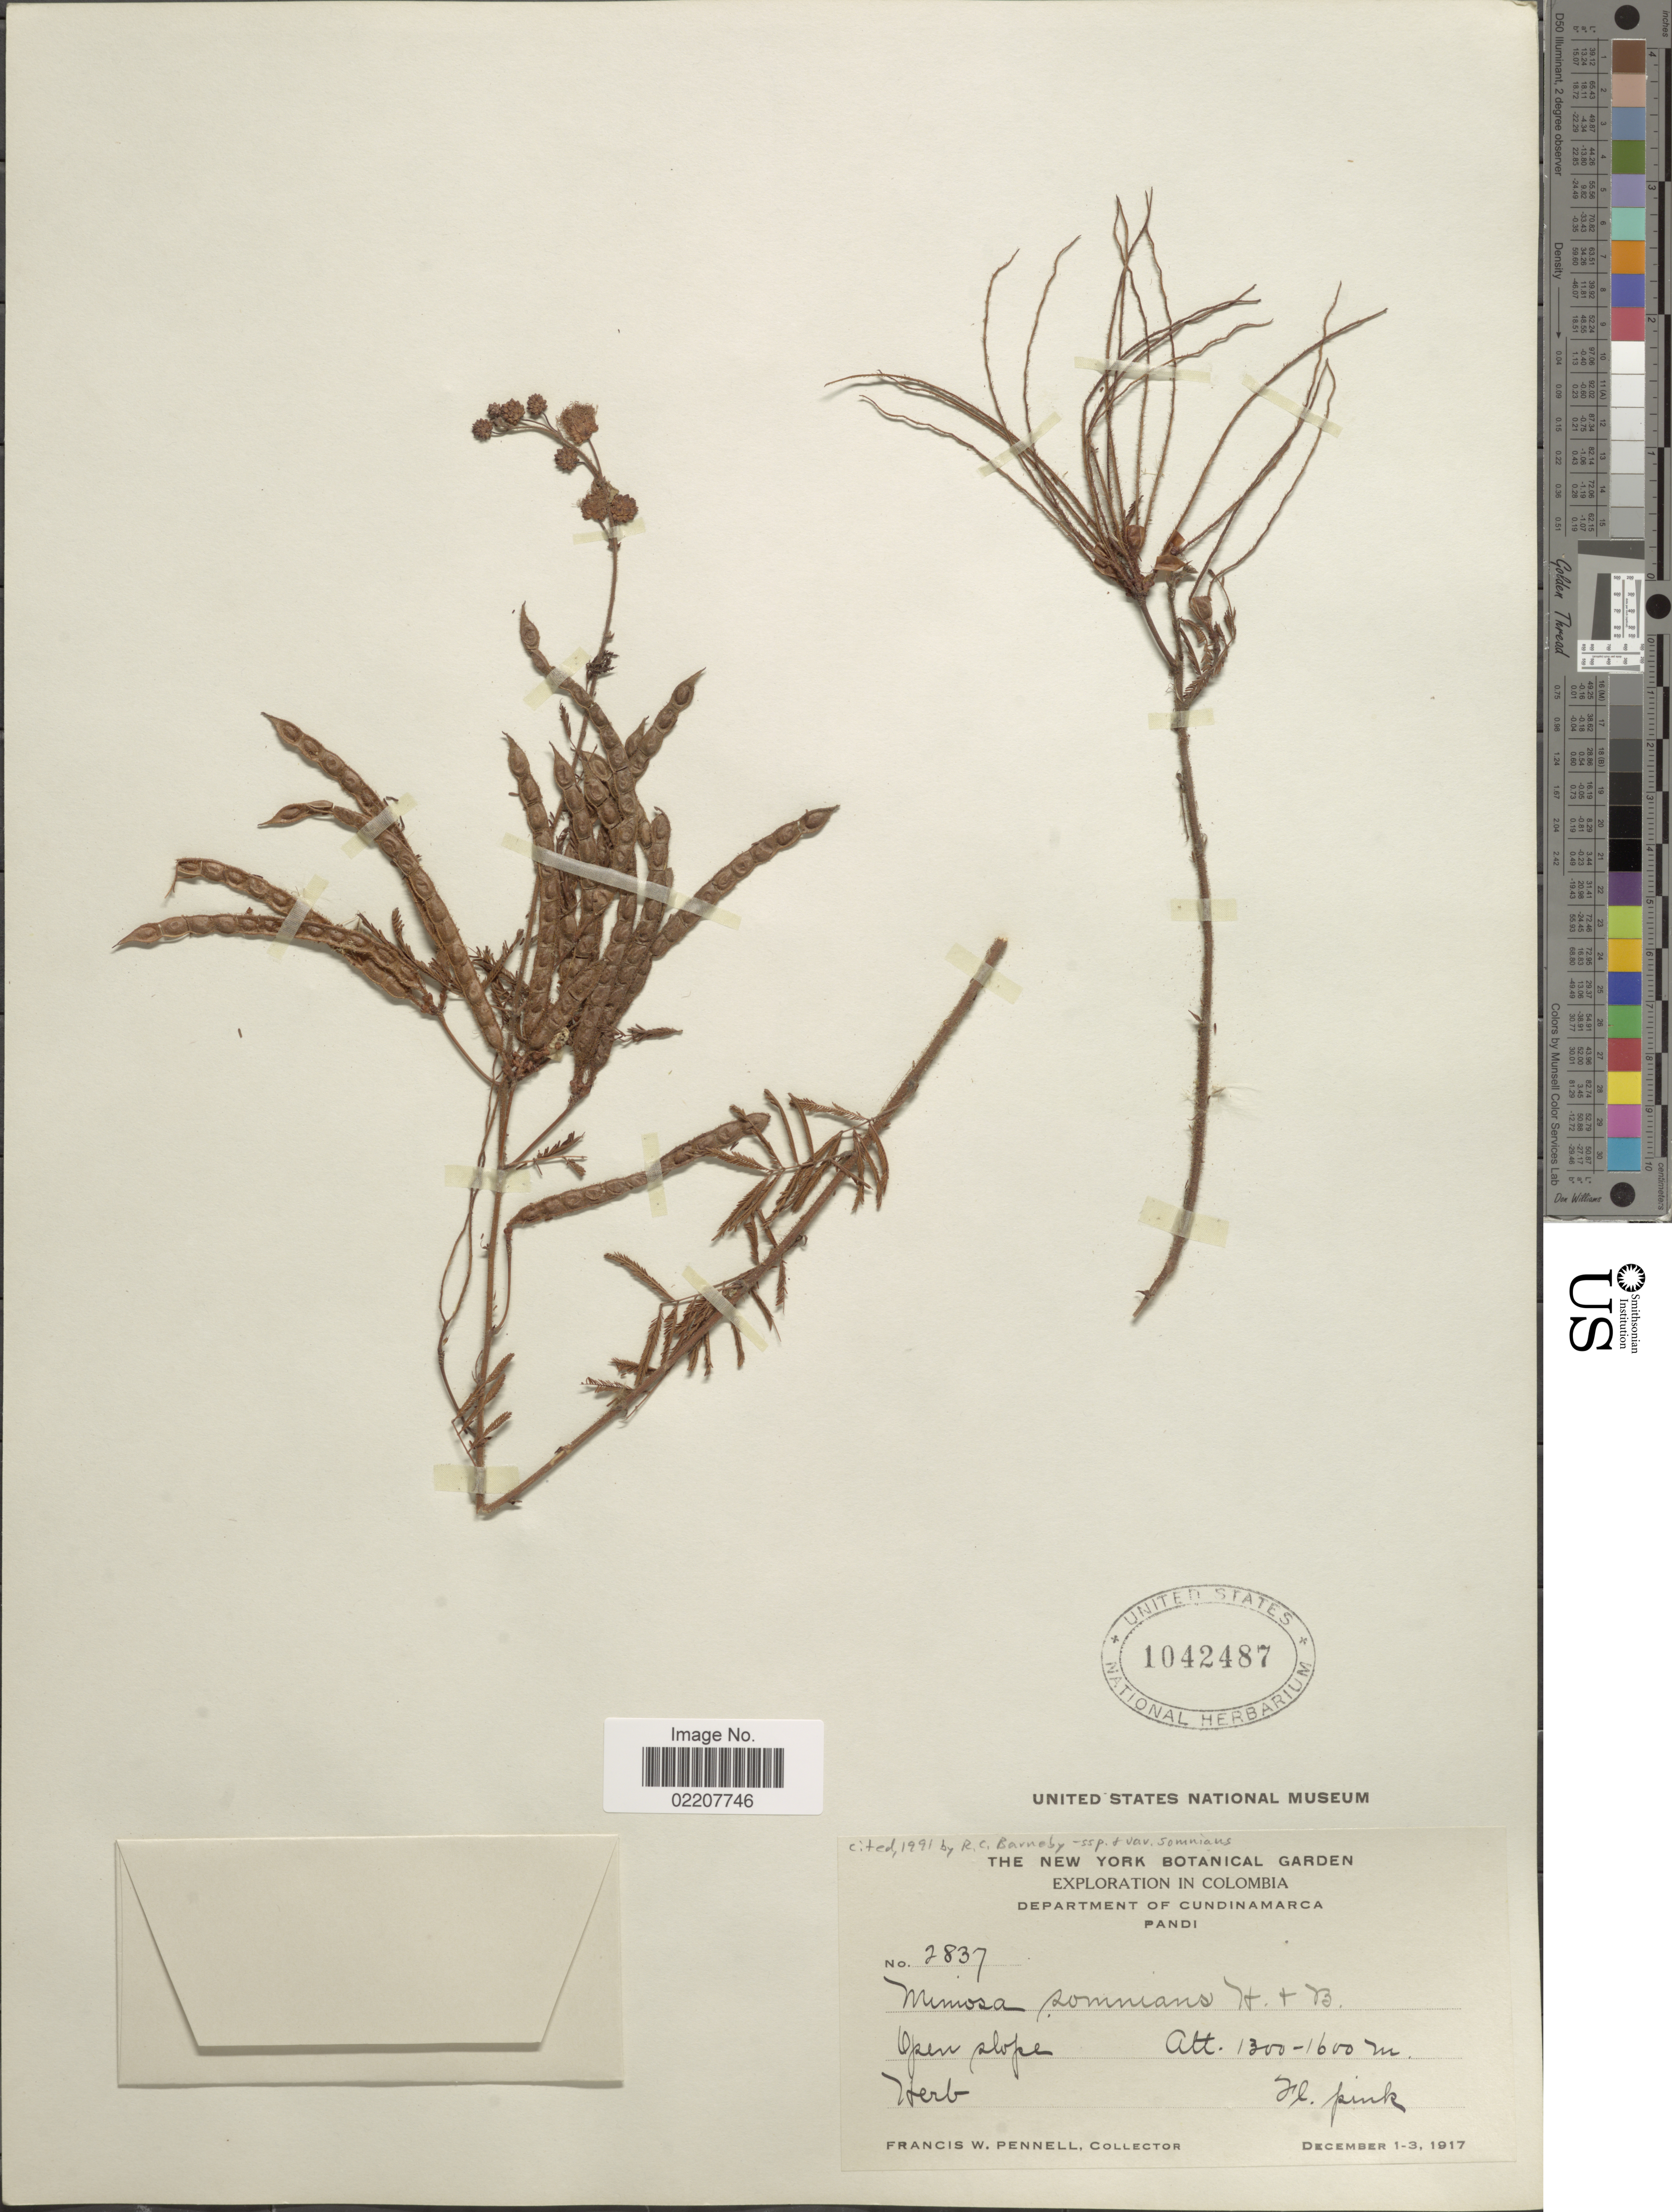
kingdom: Plantae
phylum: Tracheophyta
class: Magnoliopsida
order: Fabales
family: Fabaceae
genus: Mimosa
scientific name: Mimosa somnians var. somnians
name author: Humb. & Bonpl. ex Willd.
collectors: F. W. Pennell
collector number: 2837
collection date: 1917-12-01/1917-12-03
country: Colombia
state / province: Cundinamarca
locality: Department of Cundinamarca, Pandi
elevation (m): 1300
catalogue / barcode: US 1042487